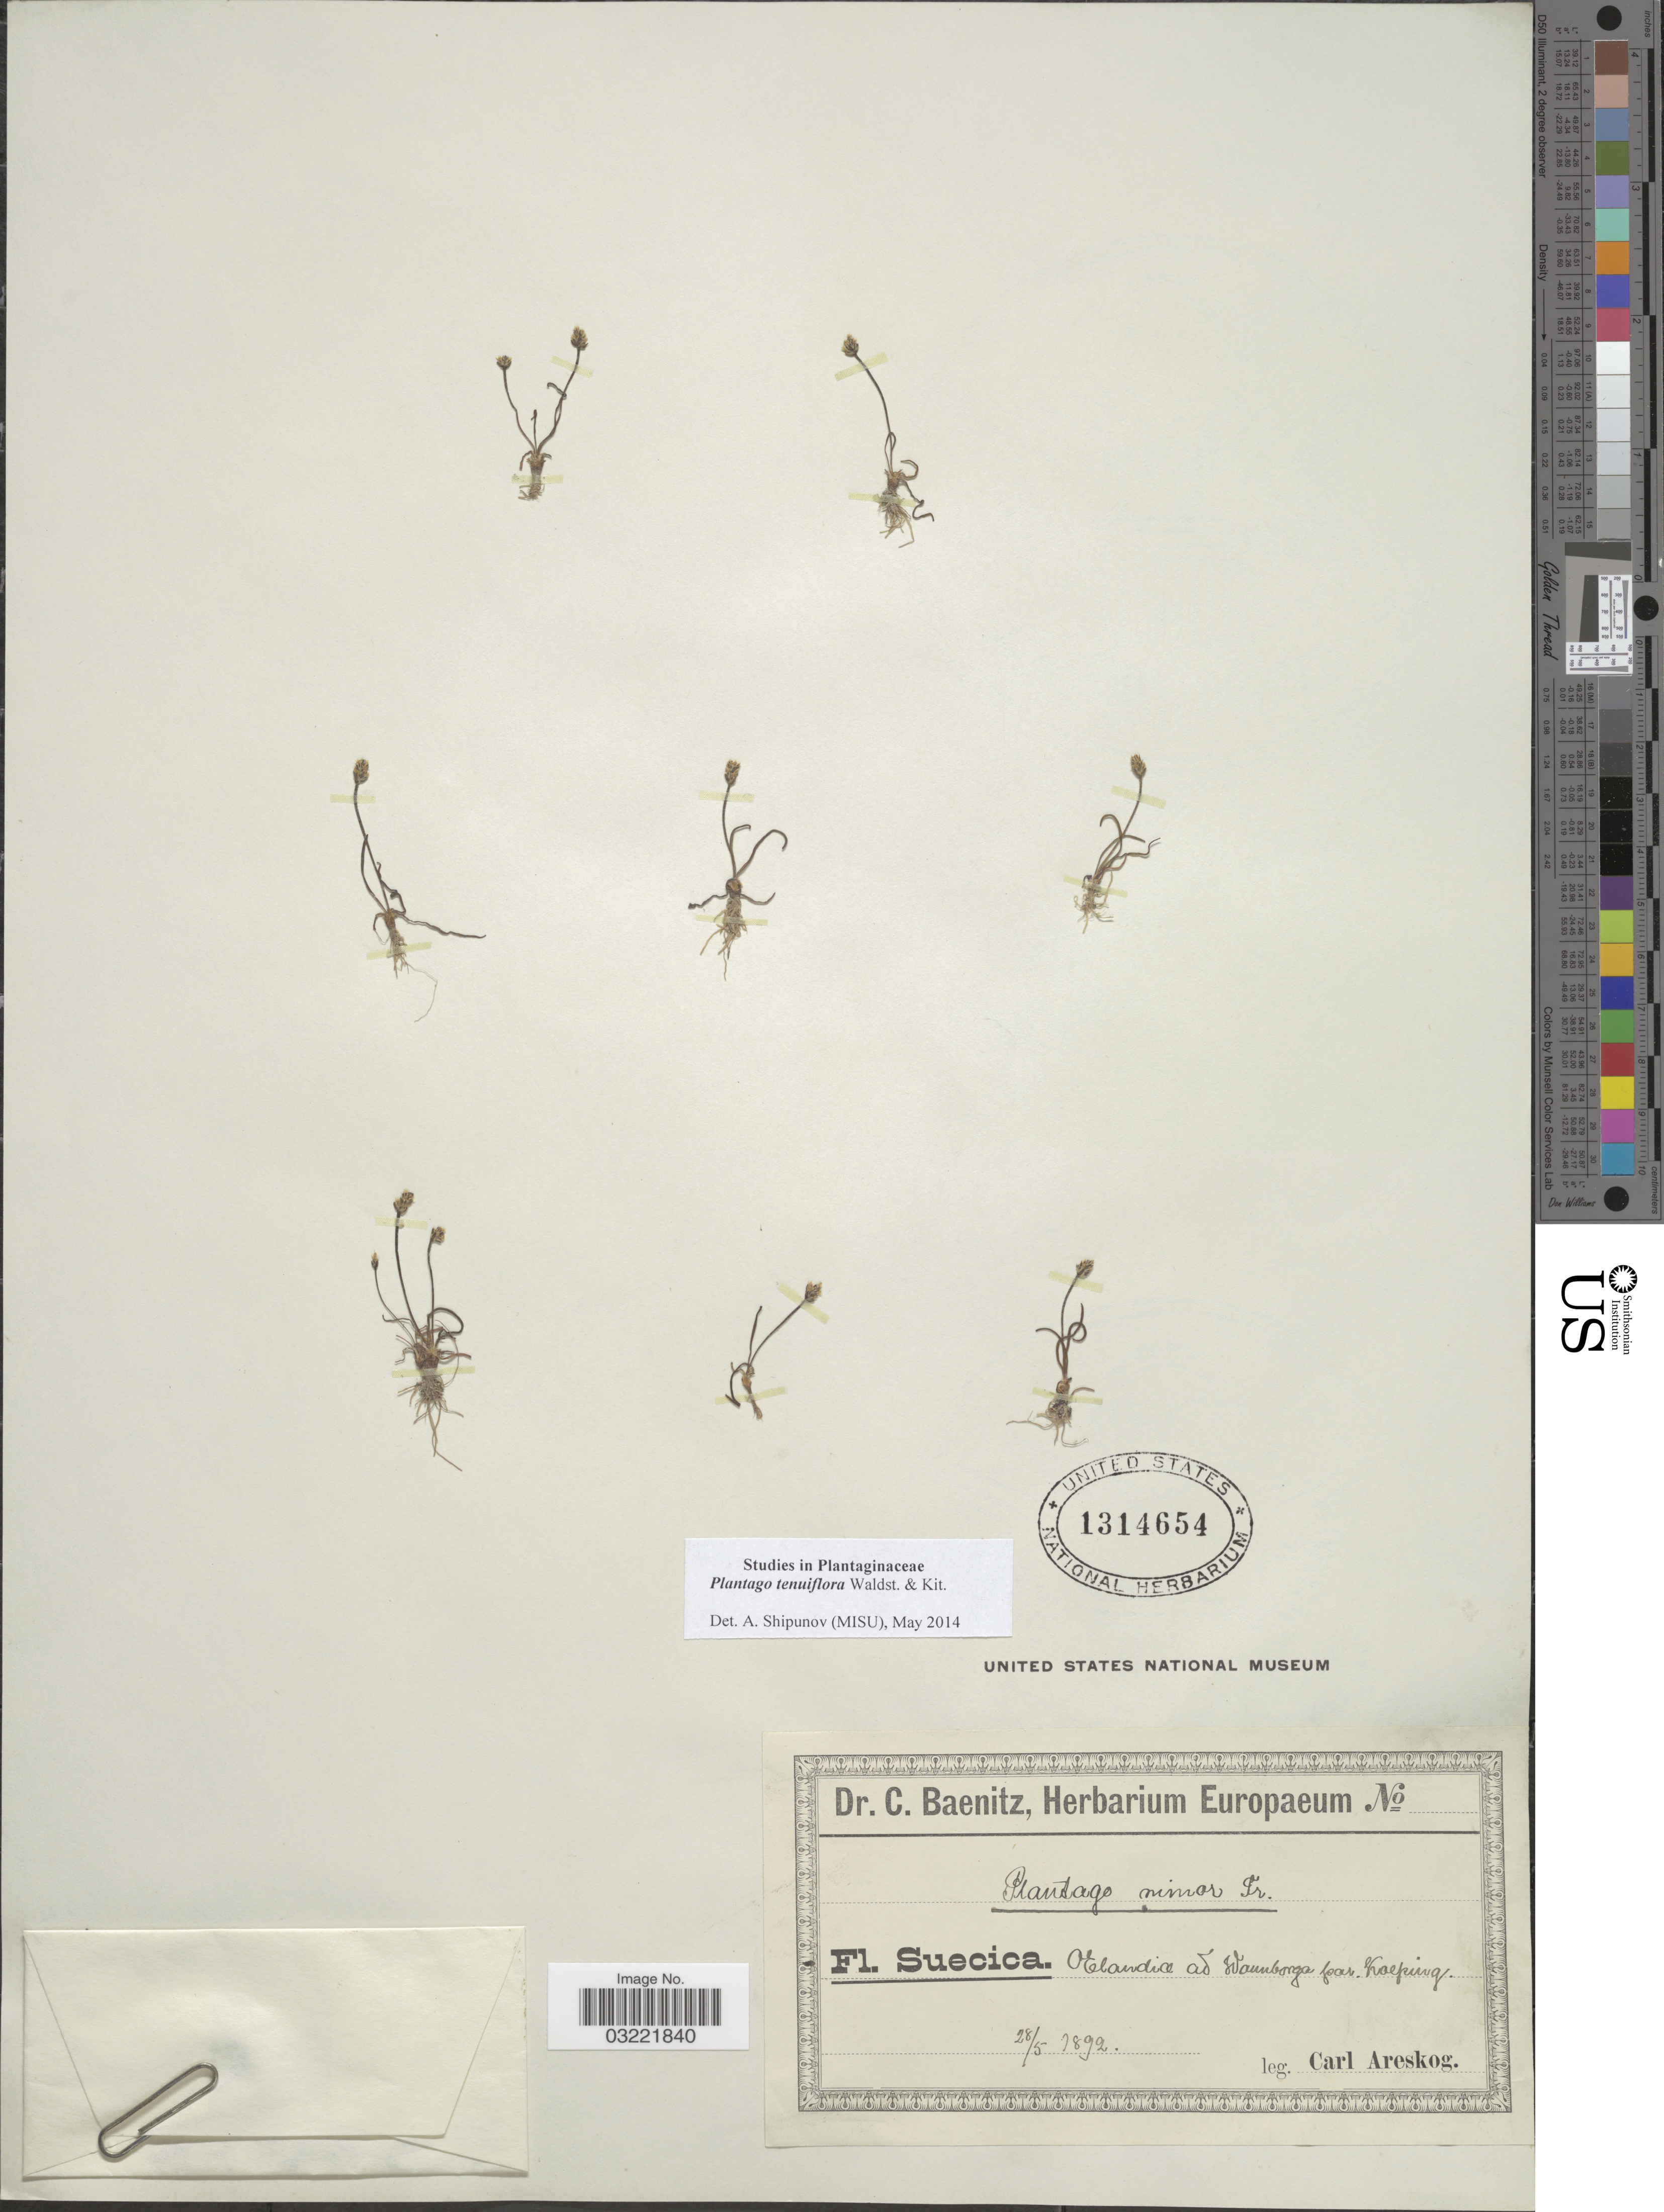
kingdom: Plantae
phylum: Tracheophyta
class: Magnoliopsida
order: Lamiales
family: Plantaginaceae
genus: Plantago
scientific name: Plantago tenuiflora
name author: Waldst. & Kit.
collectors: C. Areskog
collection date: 1892-08-28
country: Sweden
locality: Suecica. Oelandia ad Vannborga [interpreted] par. Kalping.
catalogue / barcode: US 1314654